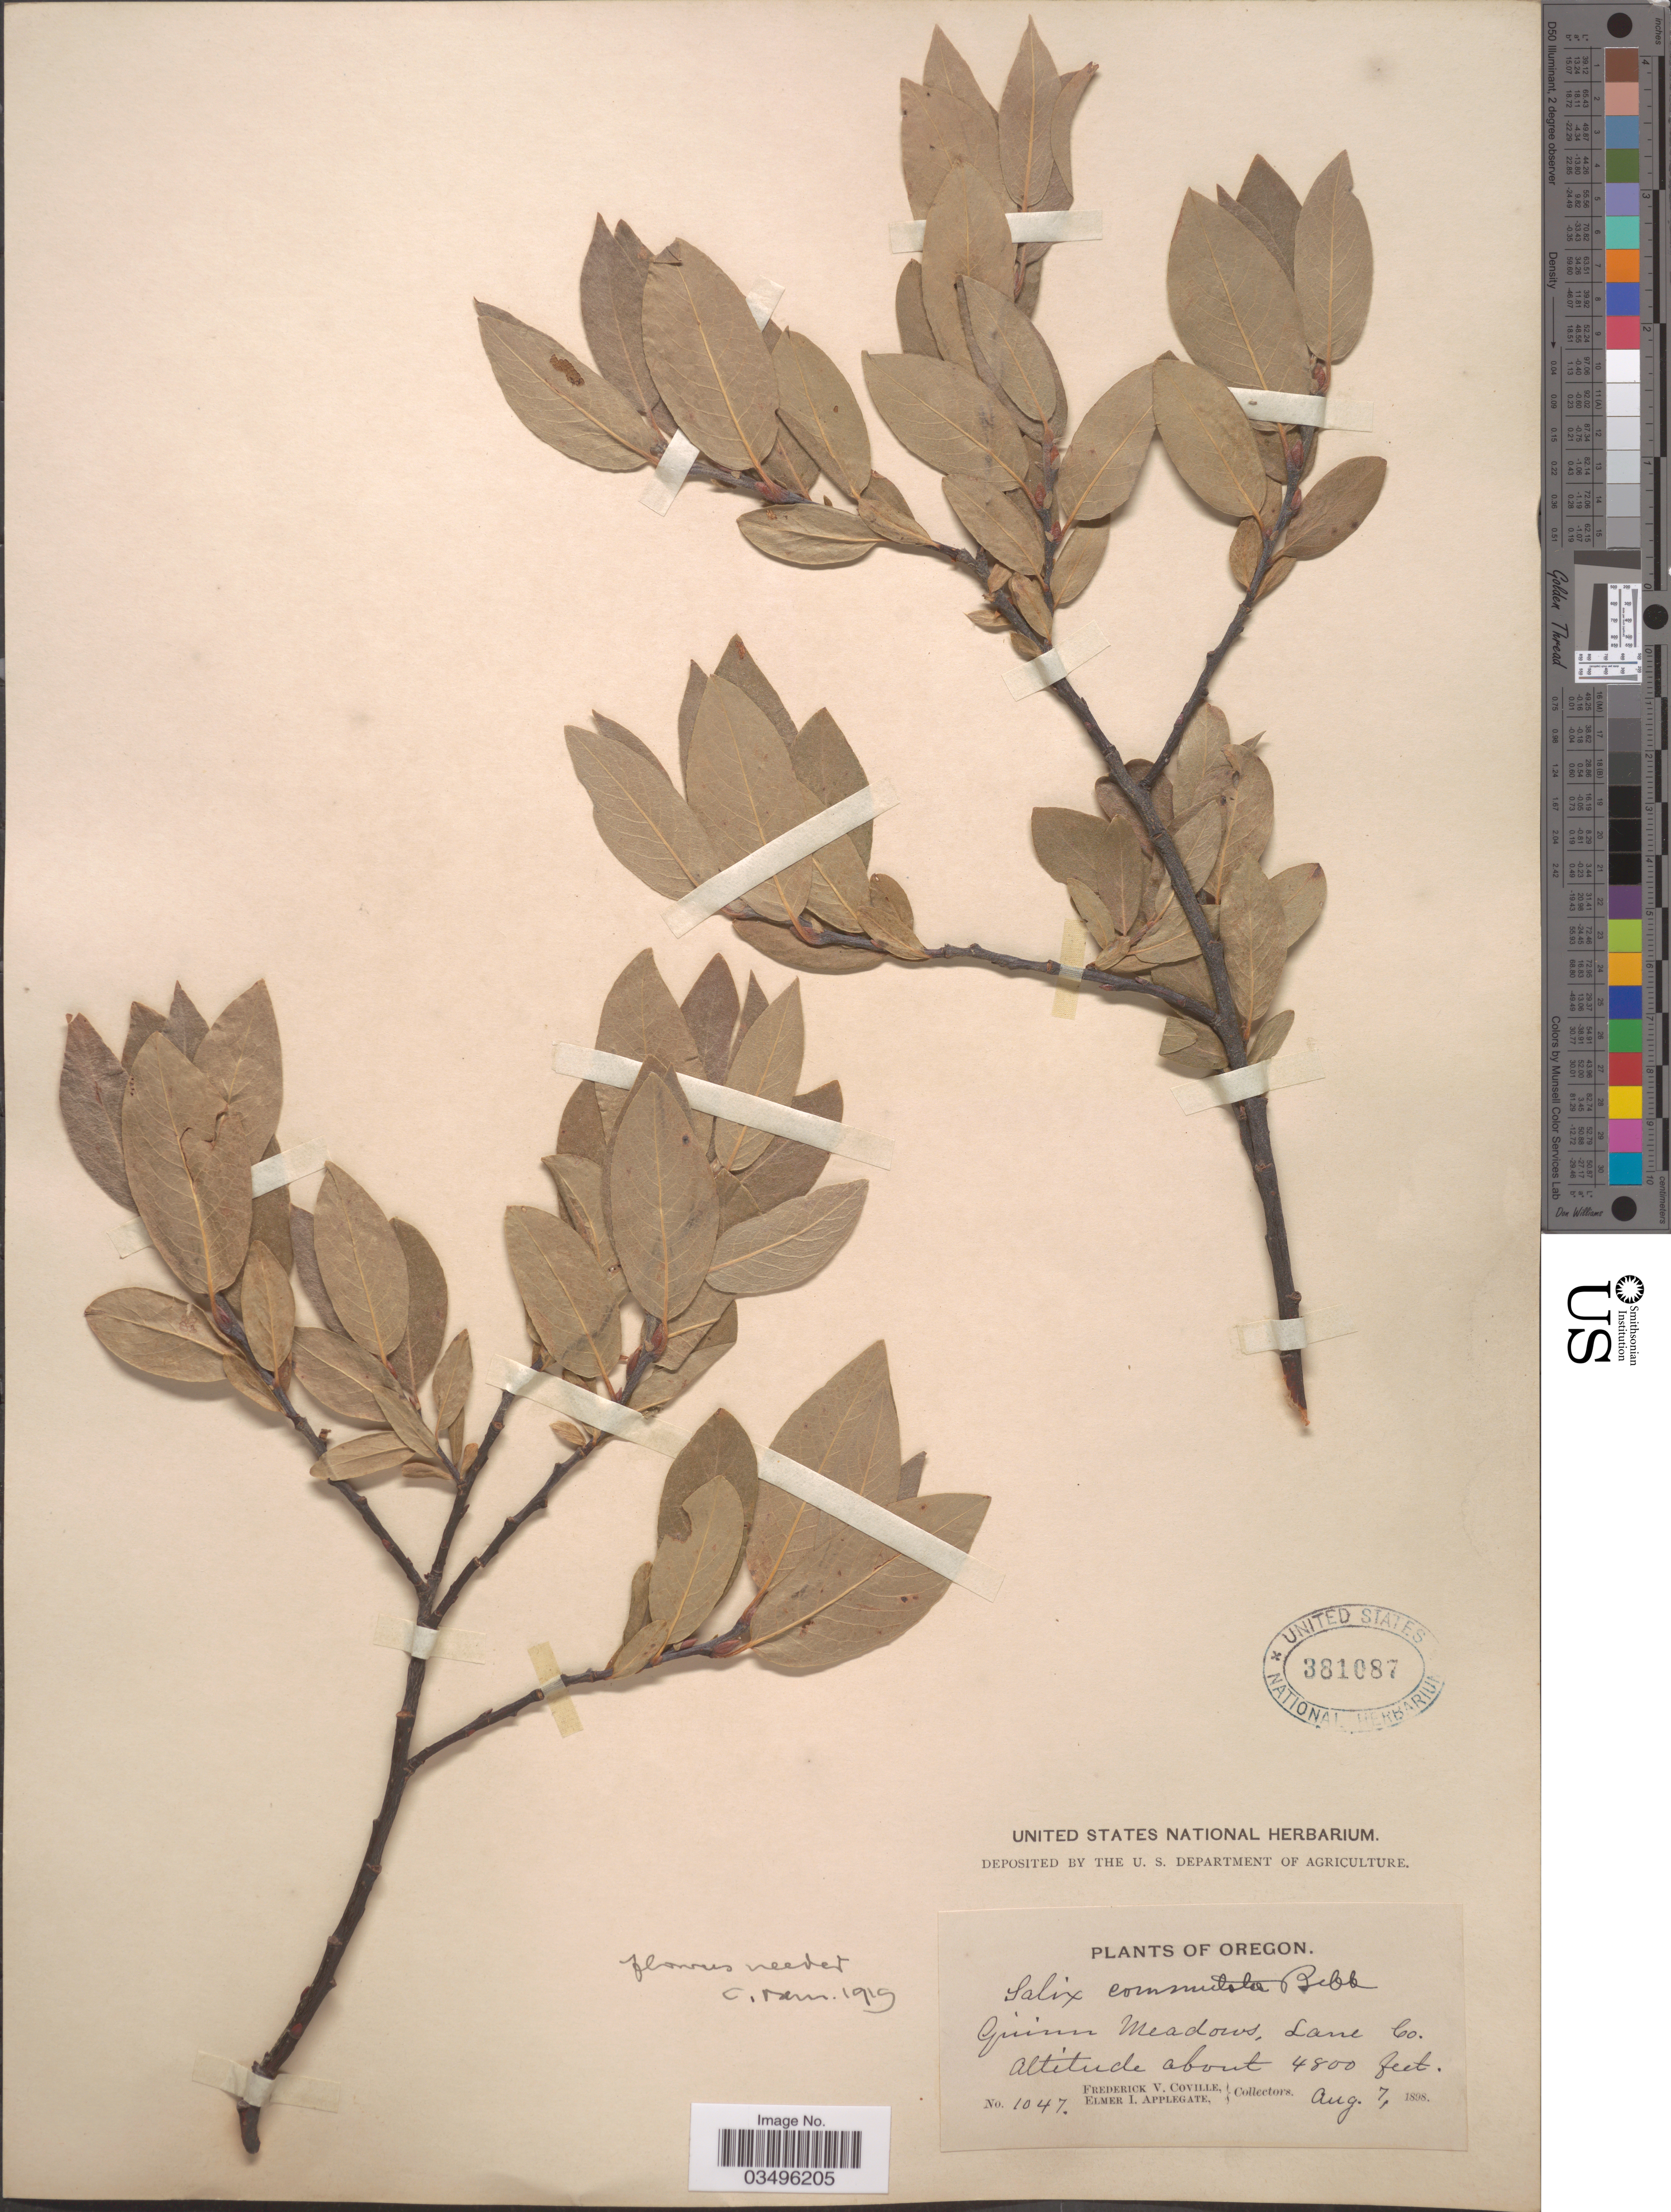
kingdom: Plantae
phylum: Tracheophyta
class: Magnoliopsida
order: Malpighiales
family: Salicaceae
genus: Salix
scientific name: Salix commutata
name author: Bebb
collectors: F. V. Coville & E. I. Applegate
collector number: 1047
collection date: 1898-08-07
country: United States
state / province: Oregon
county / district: Lane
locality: Quinn Meadows, Lane Co.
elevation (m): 1463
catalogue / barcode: US 381087